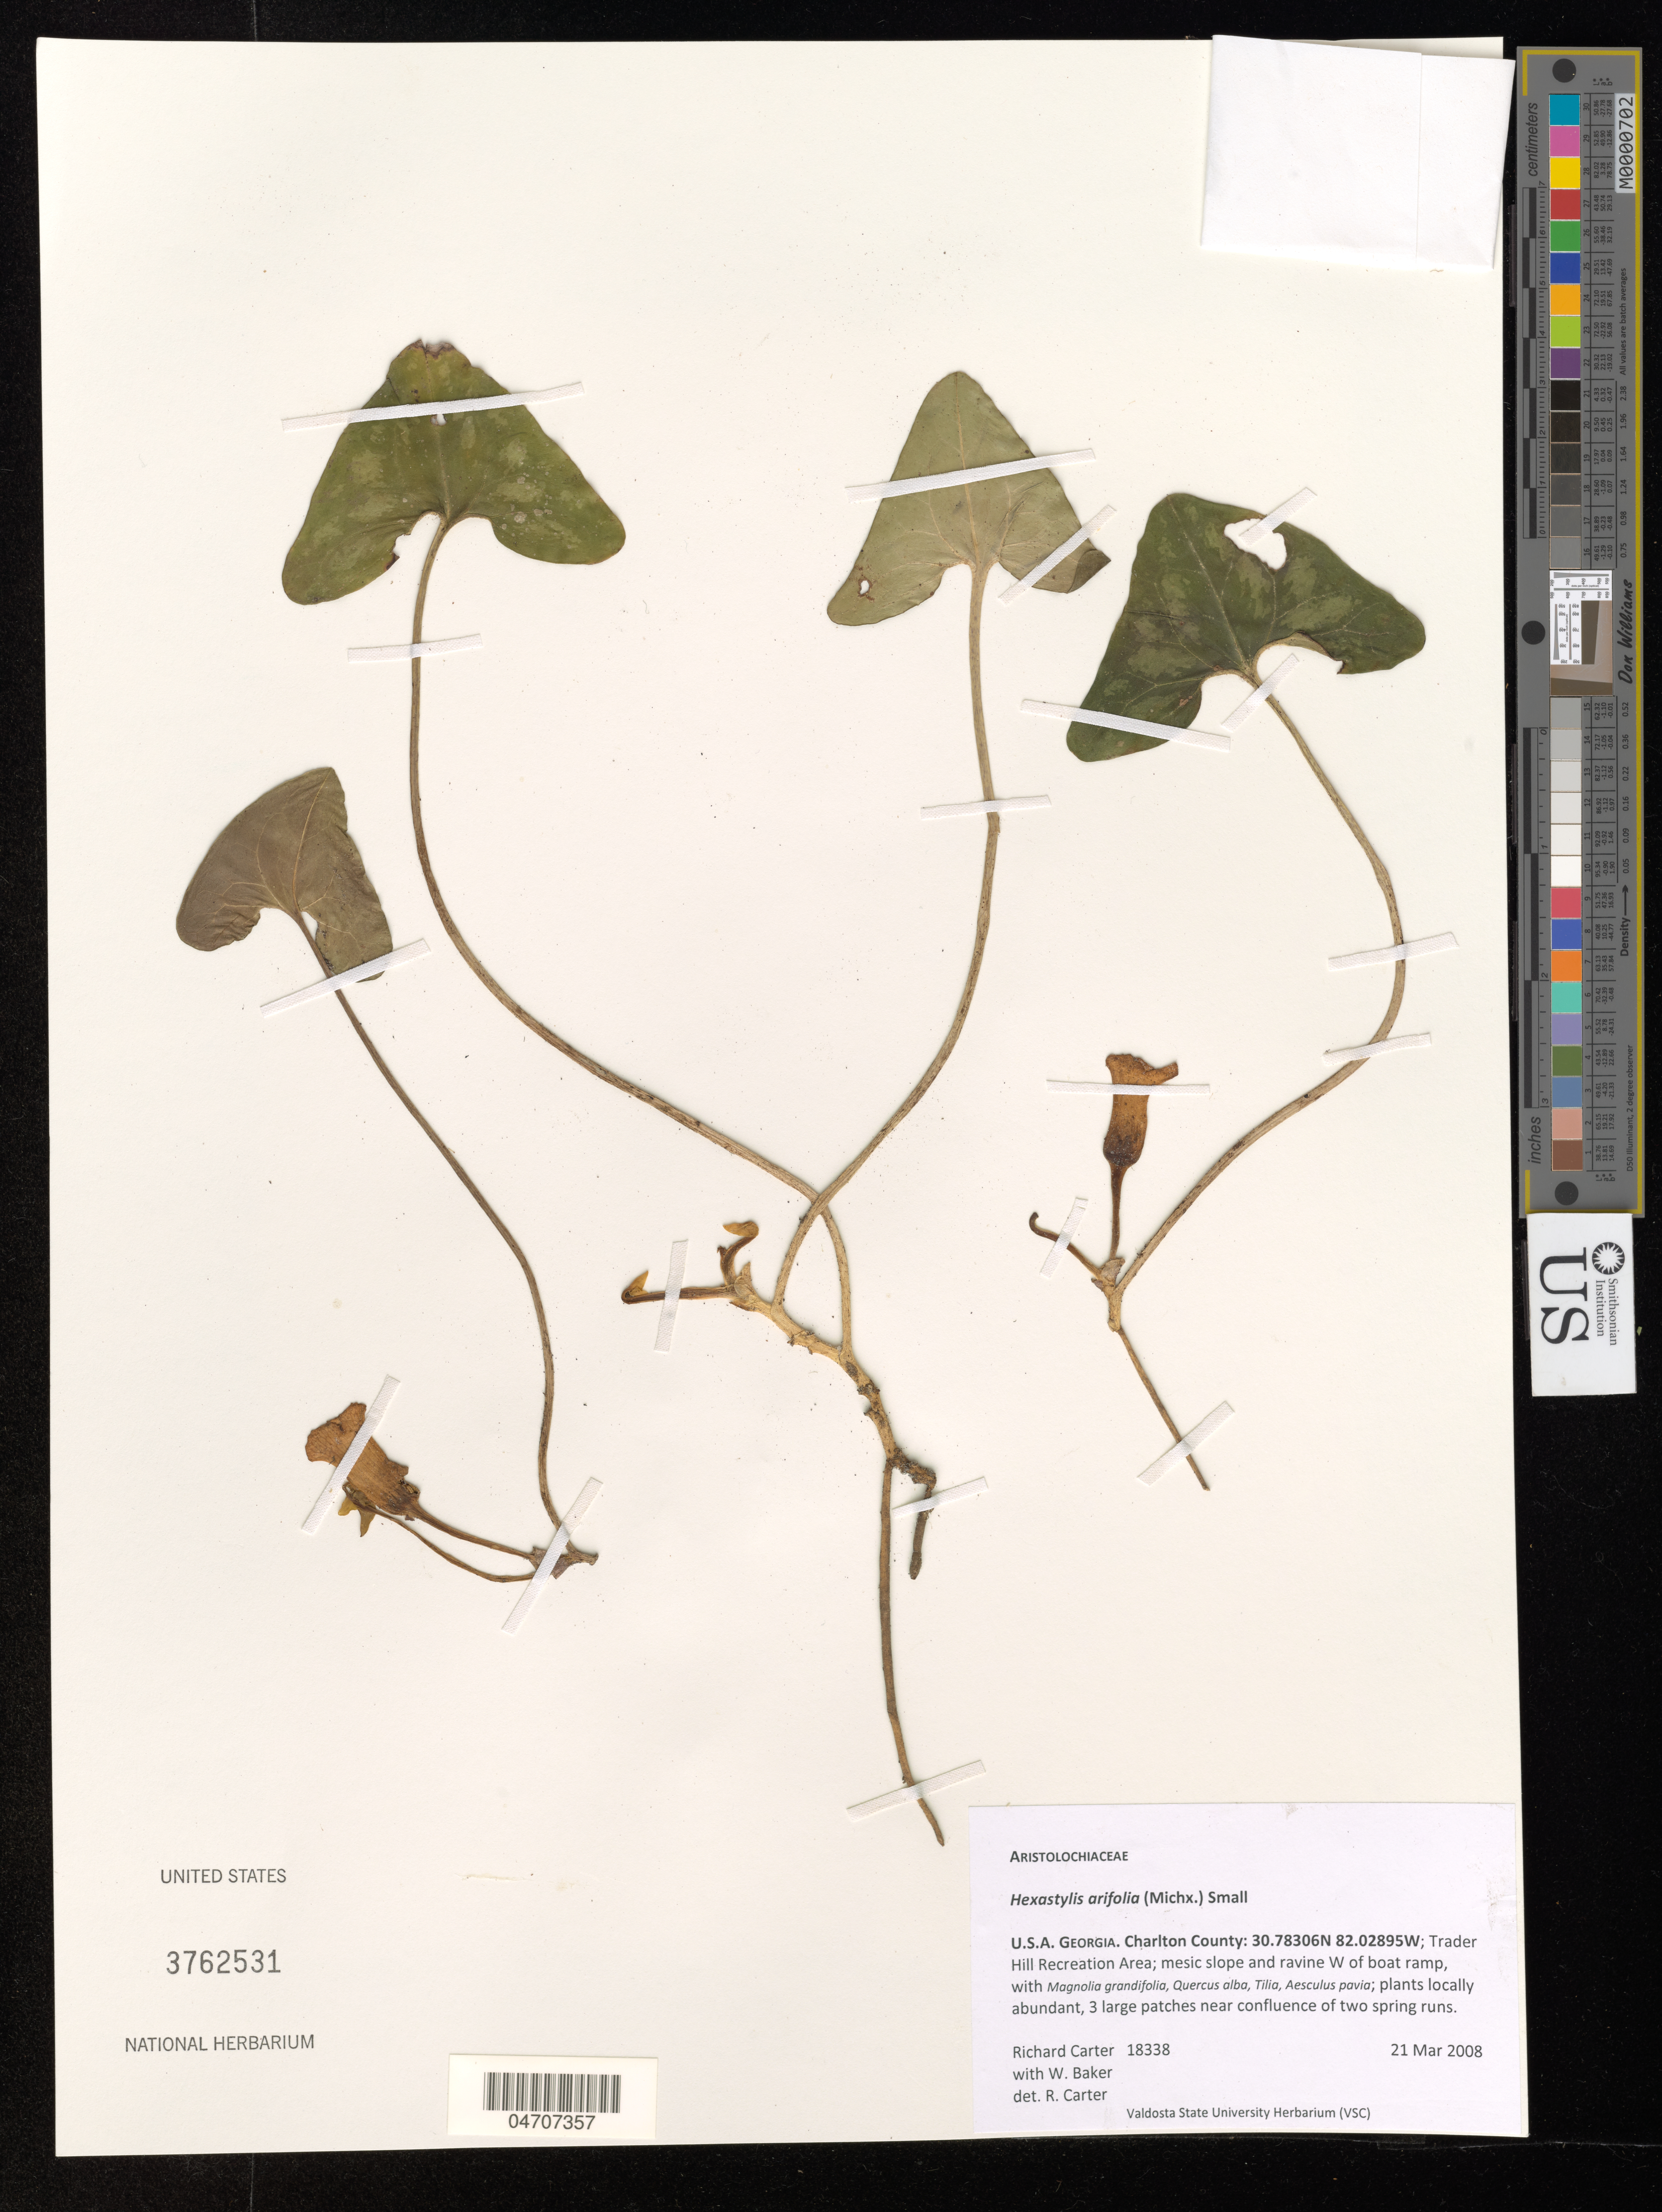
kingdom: Plantae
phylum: Tracheophyta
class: Magnoliopsida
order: Piperales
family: Aristolochiaceae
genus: Hexastylis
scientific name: Hexastylis arifolia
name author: (Michx.) Small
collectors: R. Carter & W. Baker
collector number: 18338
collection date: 2008-03-21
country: United States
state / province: Georgia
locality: Charlton County: Trader Hill Recreation Area; mesic slope and ravine W of boat ramp.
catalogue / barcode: US 3762531